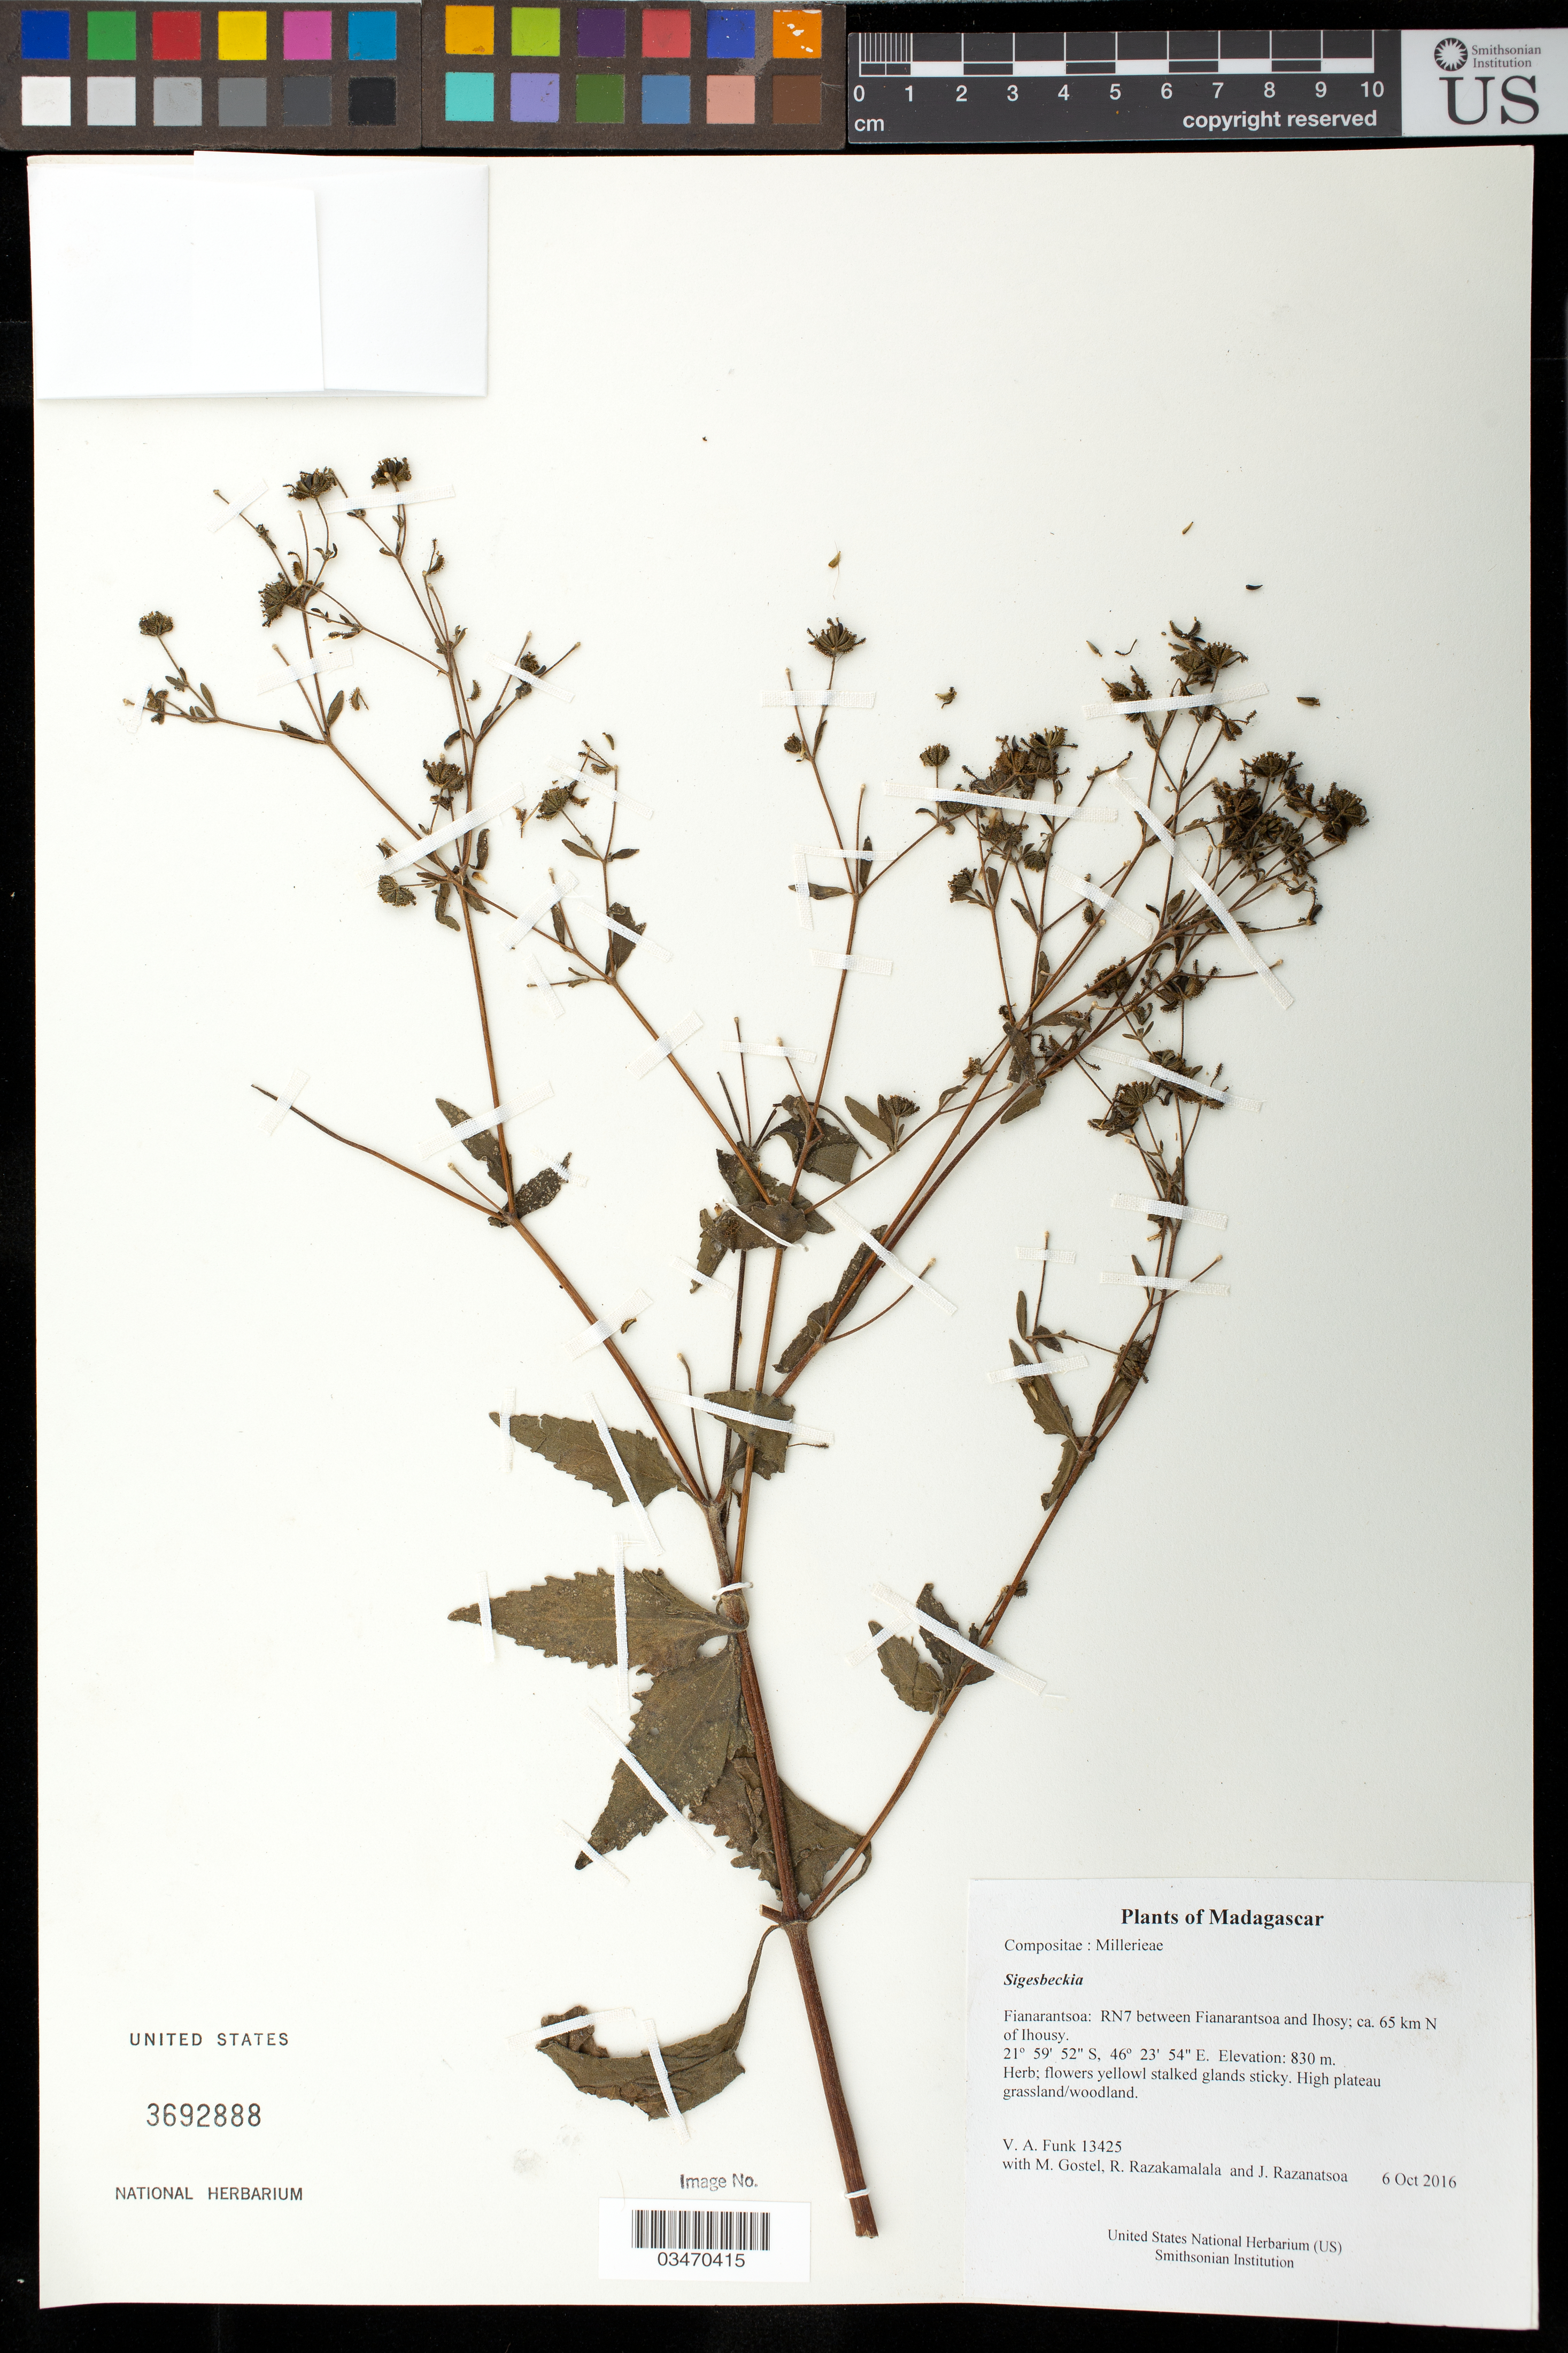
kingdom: Plantae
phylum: Tracheophyta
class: Magnoliopsida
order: Asterales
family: Asteraceae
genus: Sigesbeckia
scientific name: Sigesbeckia sp.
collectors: M. R. Gostel, R. Razakamalala & J. Razanatsoa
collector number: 13425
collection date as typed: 6 Oct 2016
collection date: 2016-10-06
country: Madagascar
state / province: Ihorombe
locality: RN7 between Fianarantsoa and Ihosy; ca. 65 km N of Ihousy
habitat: High plateau grassland/woodland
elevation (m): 830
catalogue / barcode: US 3692888